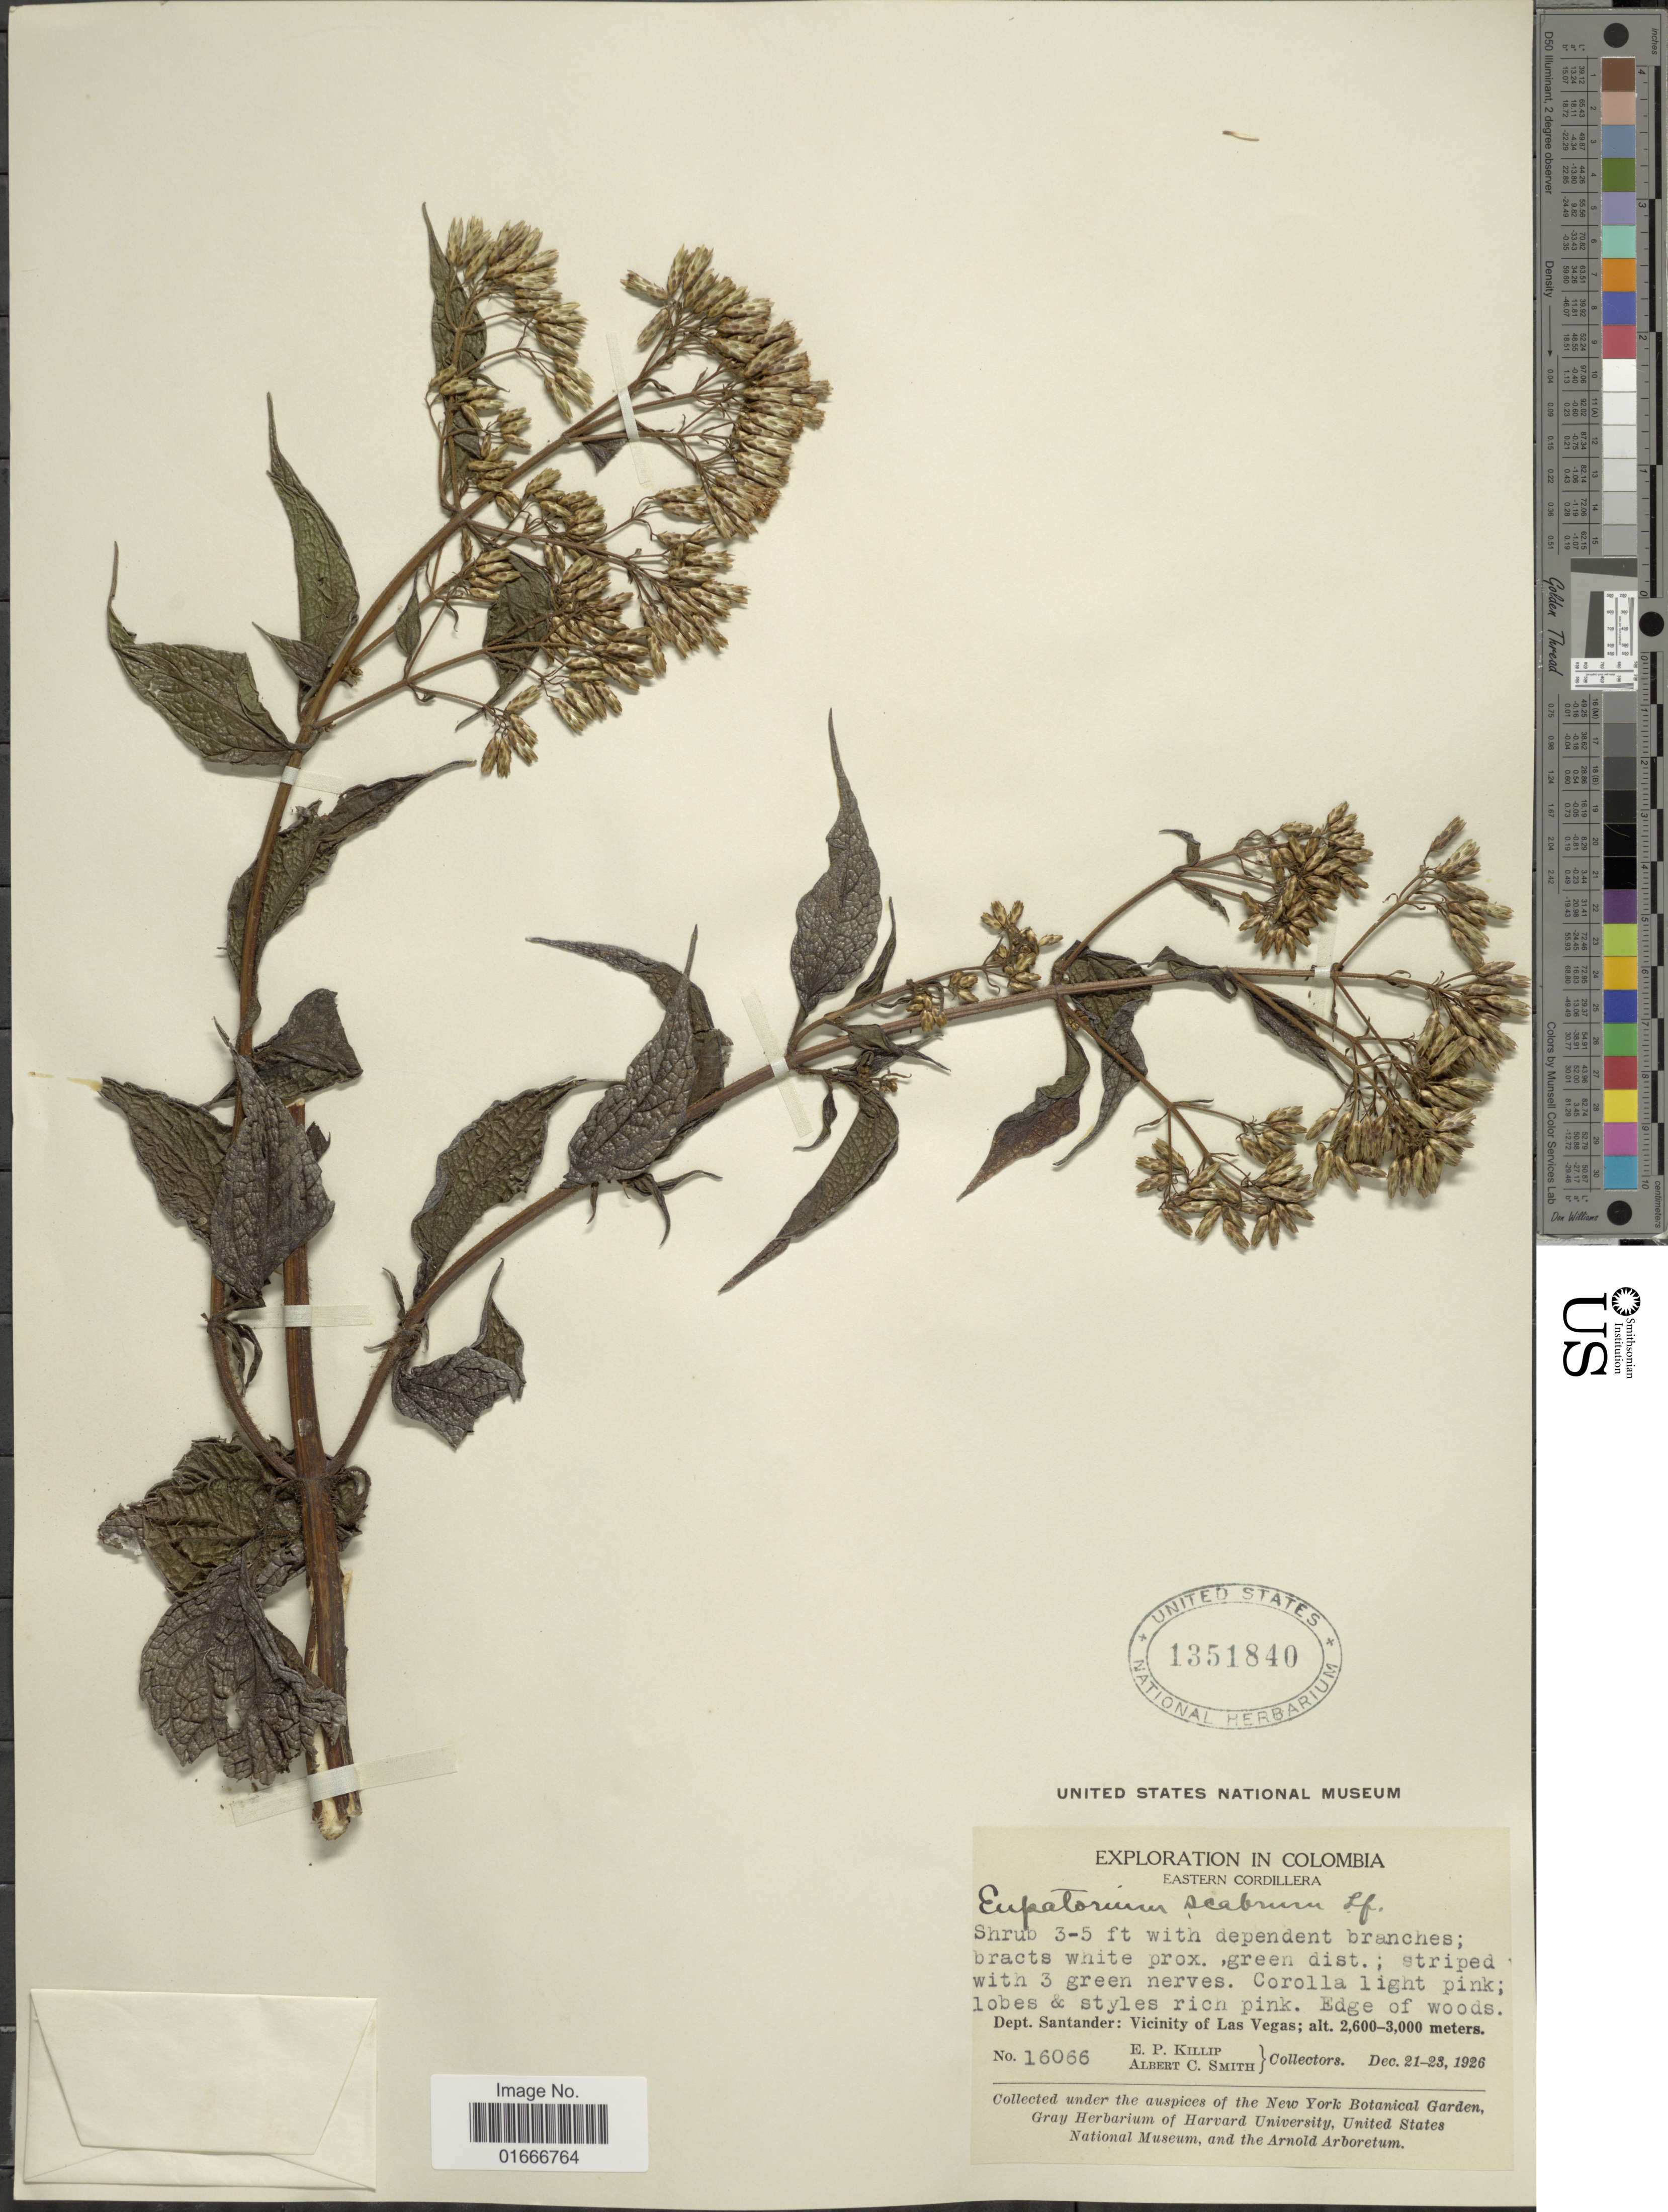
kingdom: Plantae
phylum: Tracheophyta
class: Magnoliopsida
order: Asterales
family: Asteraceae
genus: Chromolaena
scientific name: Chromolaena scabra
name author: (L. f.) R.M. King & H. Rob.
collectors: E. P. Killip & A. C. Smith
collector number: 16066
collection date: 1926-12-21/1926-12-23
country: Colombia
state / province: Santander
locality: Eastern Cordillera, Vicinity of Las Vegas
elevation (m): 2600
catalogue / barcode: US 1351840